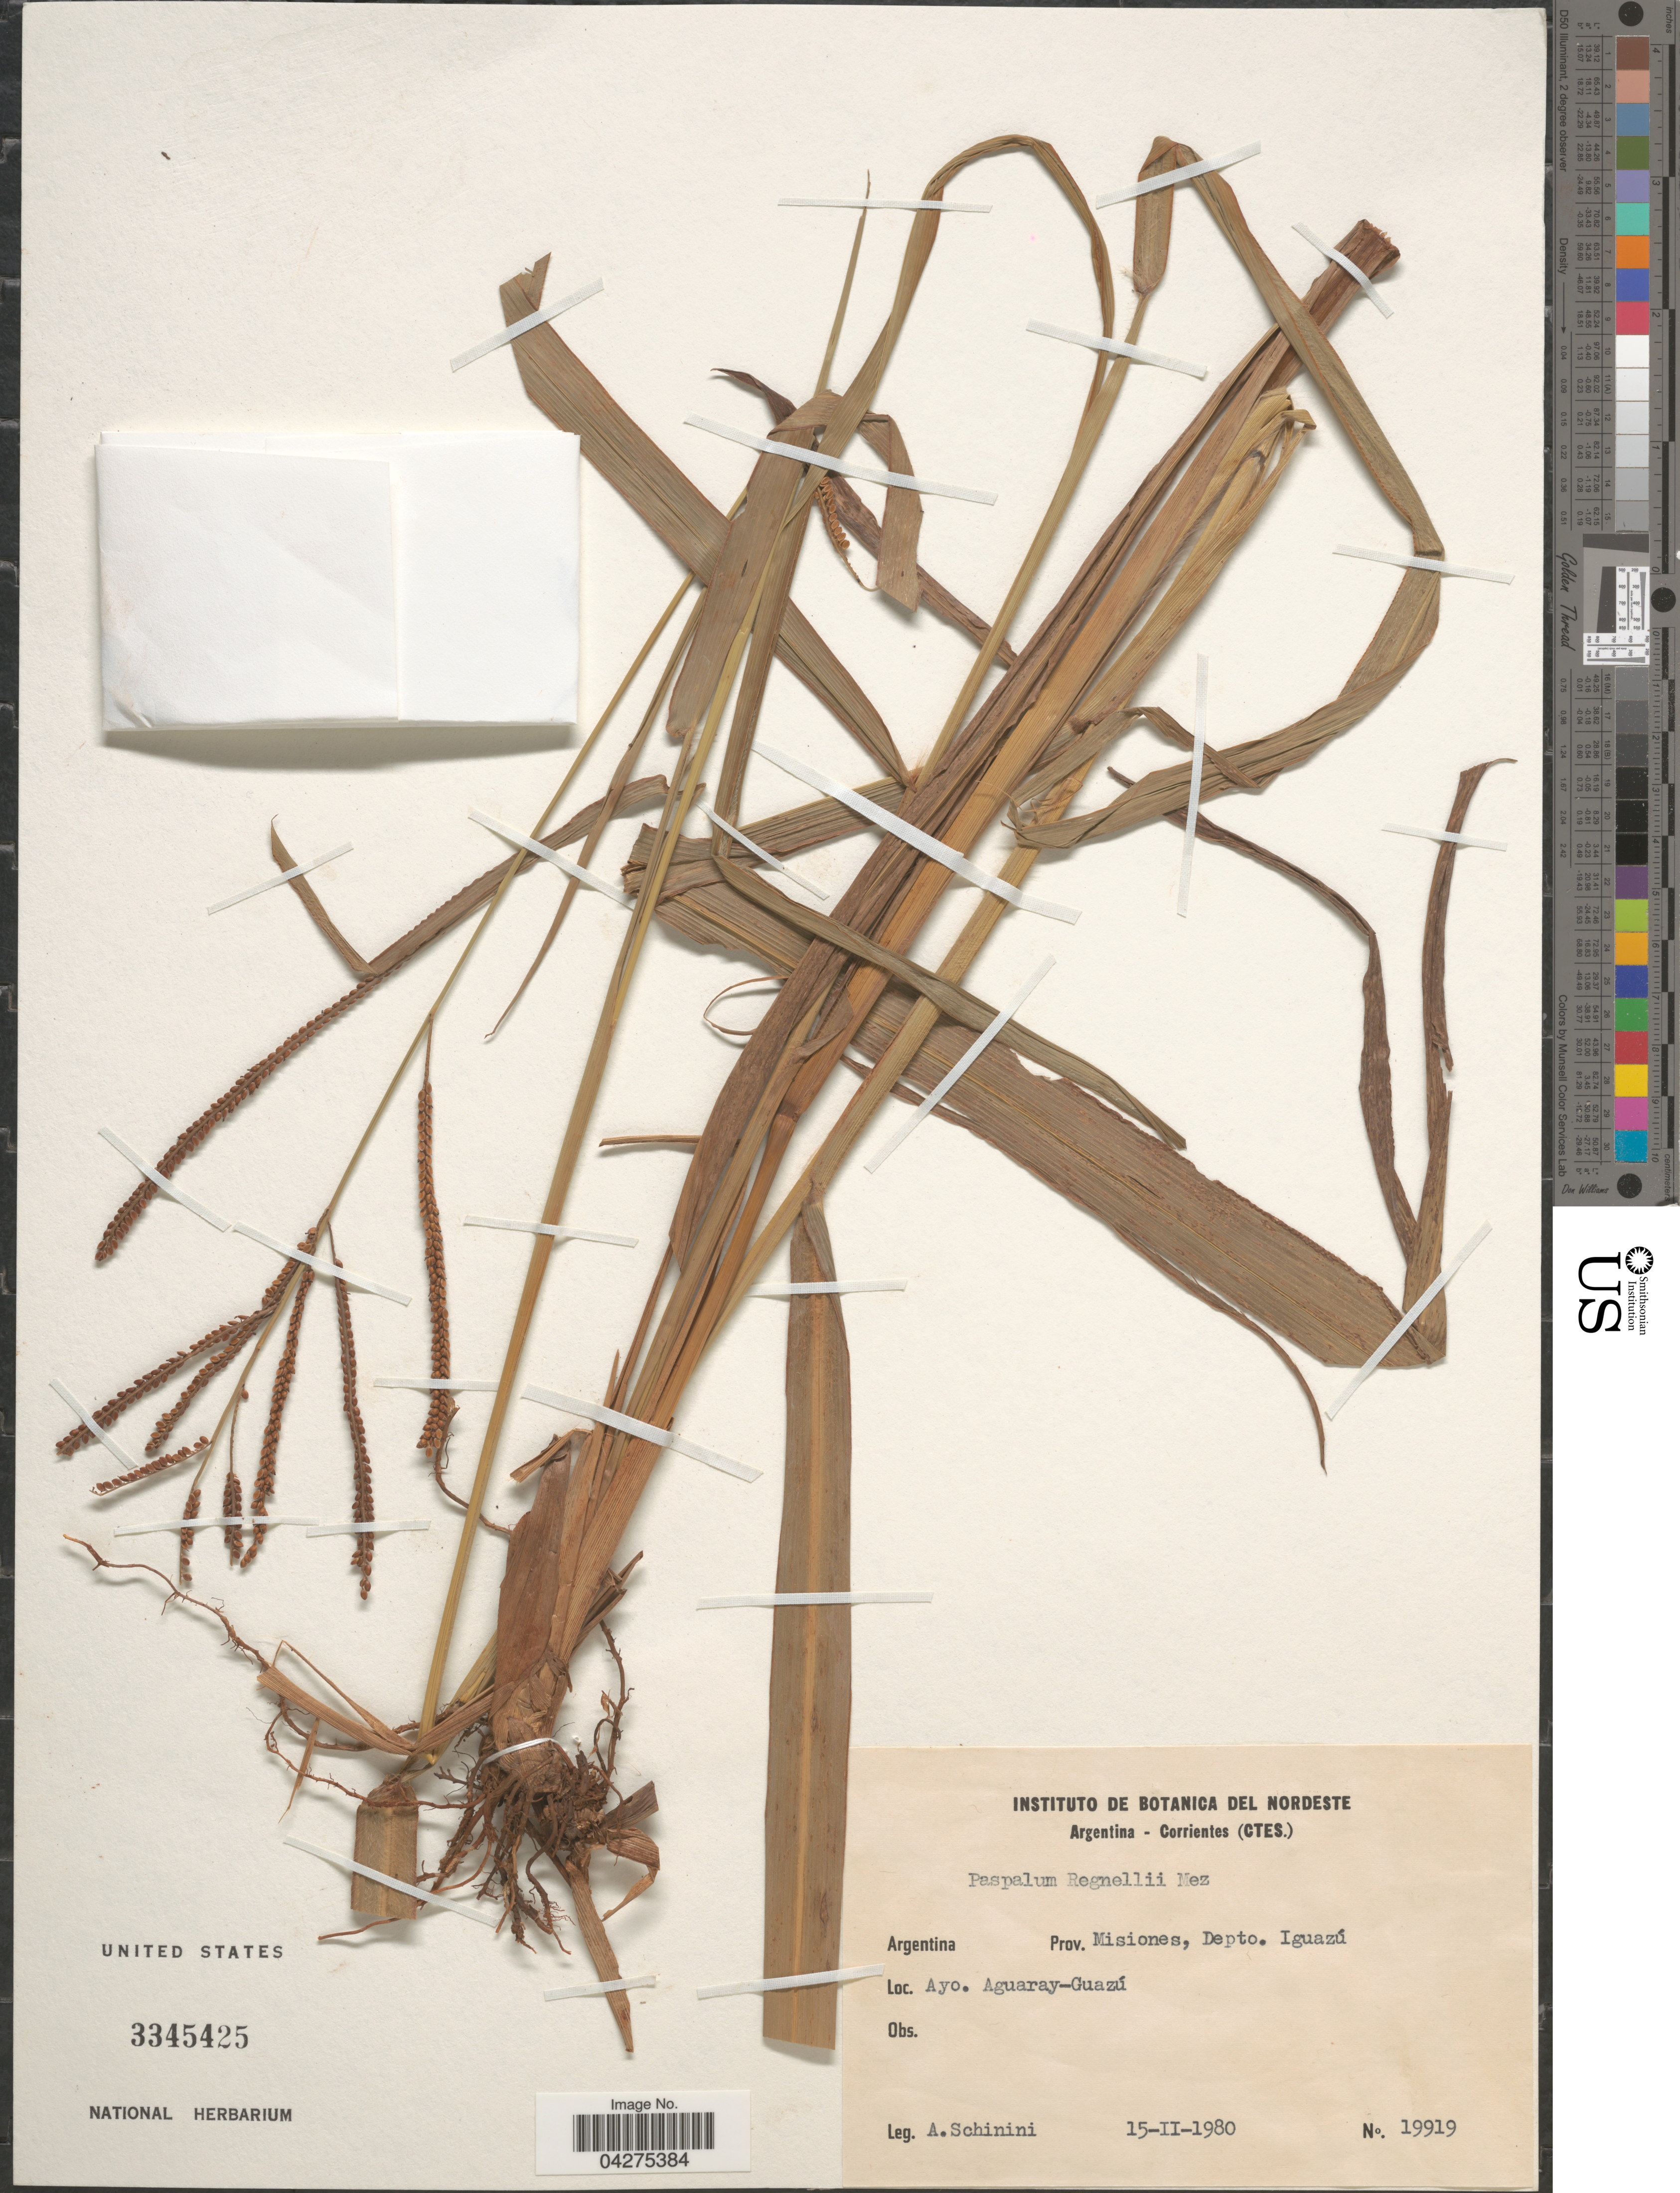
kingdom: Plantae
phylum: Tracheophyta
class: Liliopsida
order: Poales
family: Poaceae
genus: Paspalum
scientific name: Paspalum regnellii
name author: Mez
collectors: A. Schinini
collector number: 19919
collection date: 1980-02-15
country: Argentina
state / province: Misiones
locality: Depto. Iguazú. Ayo. Aguaray- Guazí.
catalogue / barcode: US 3345425